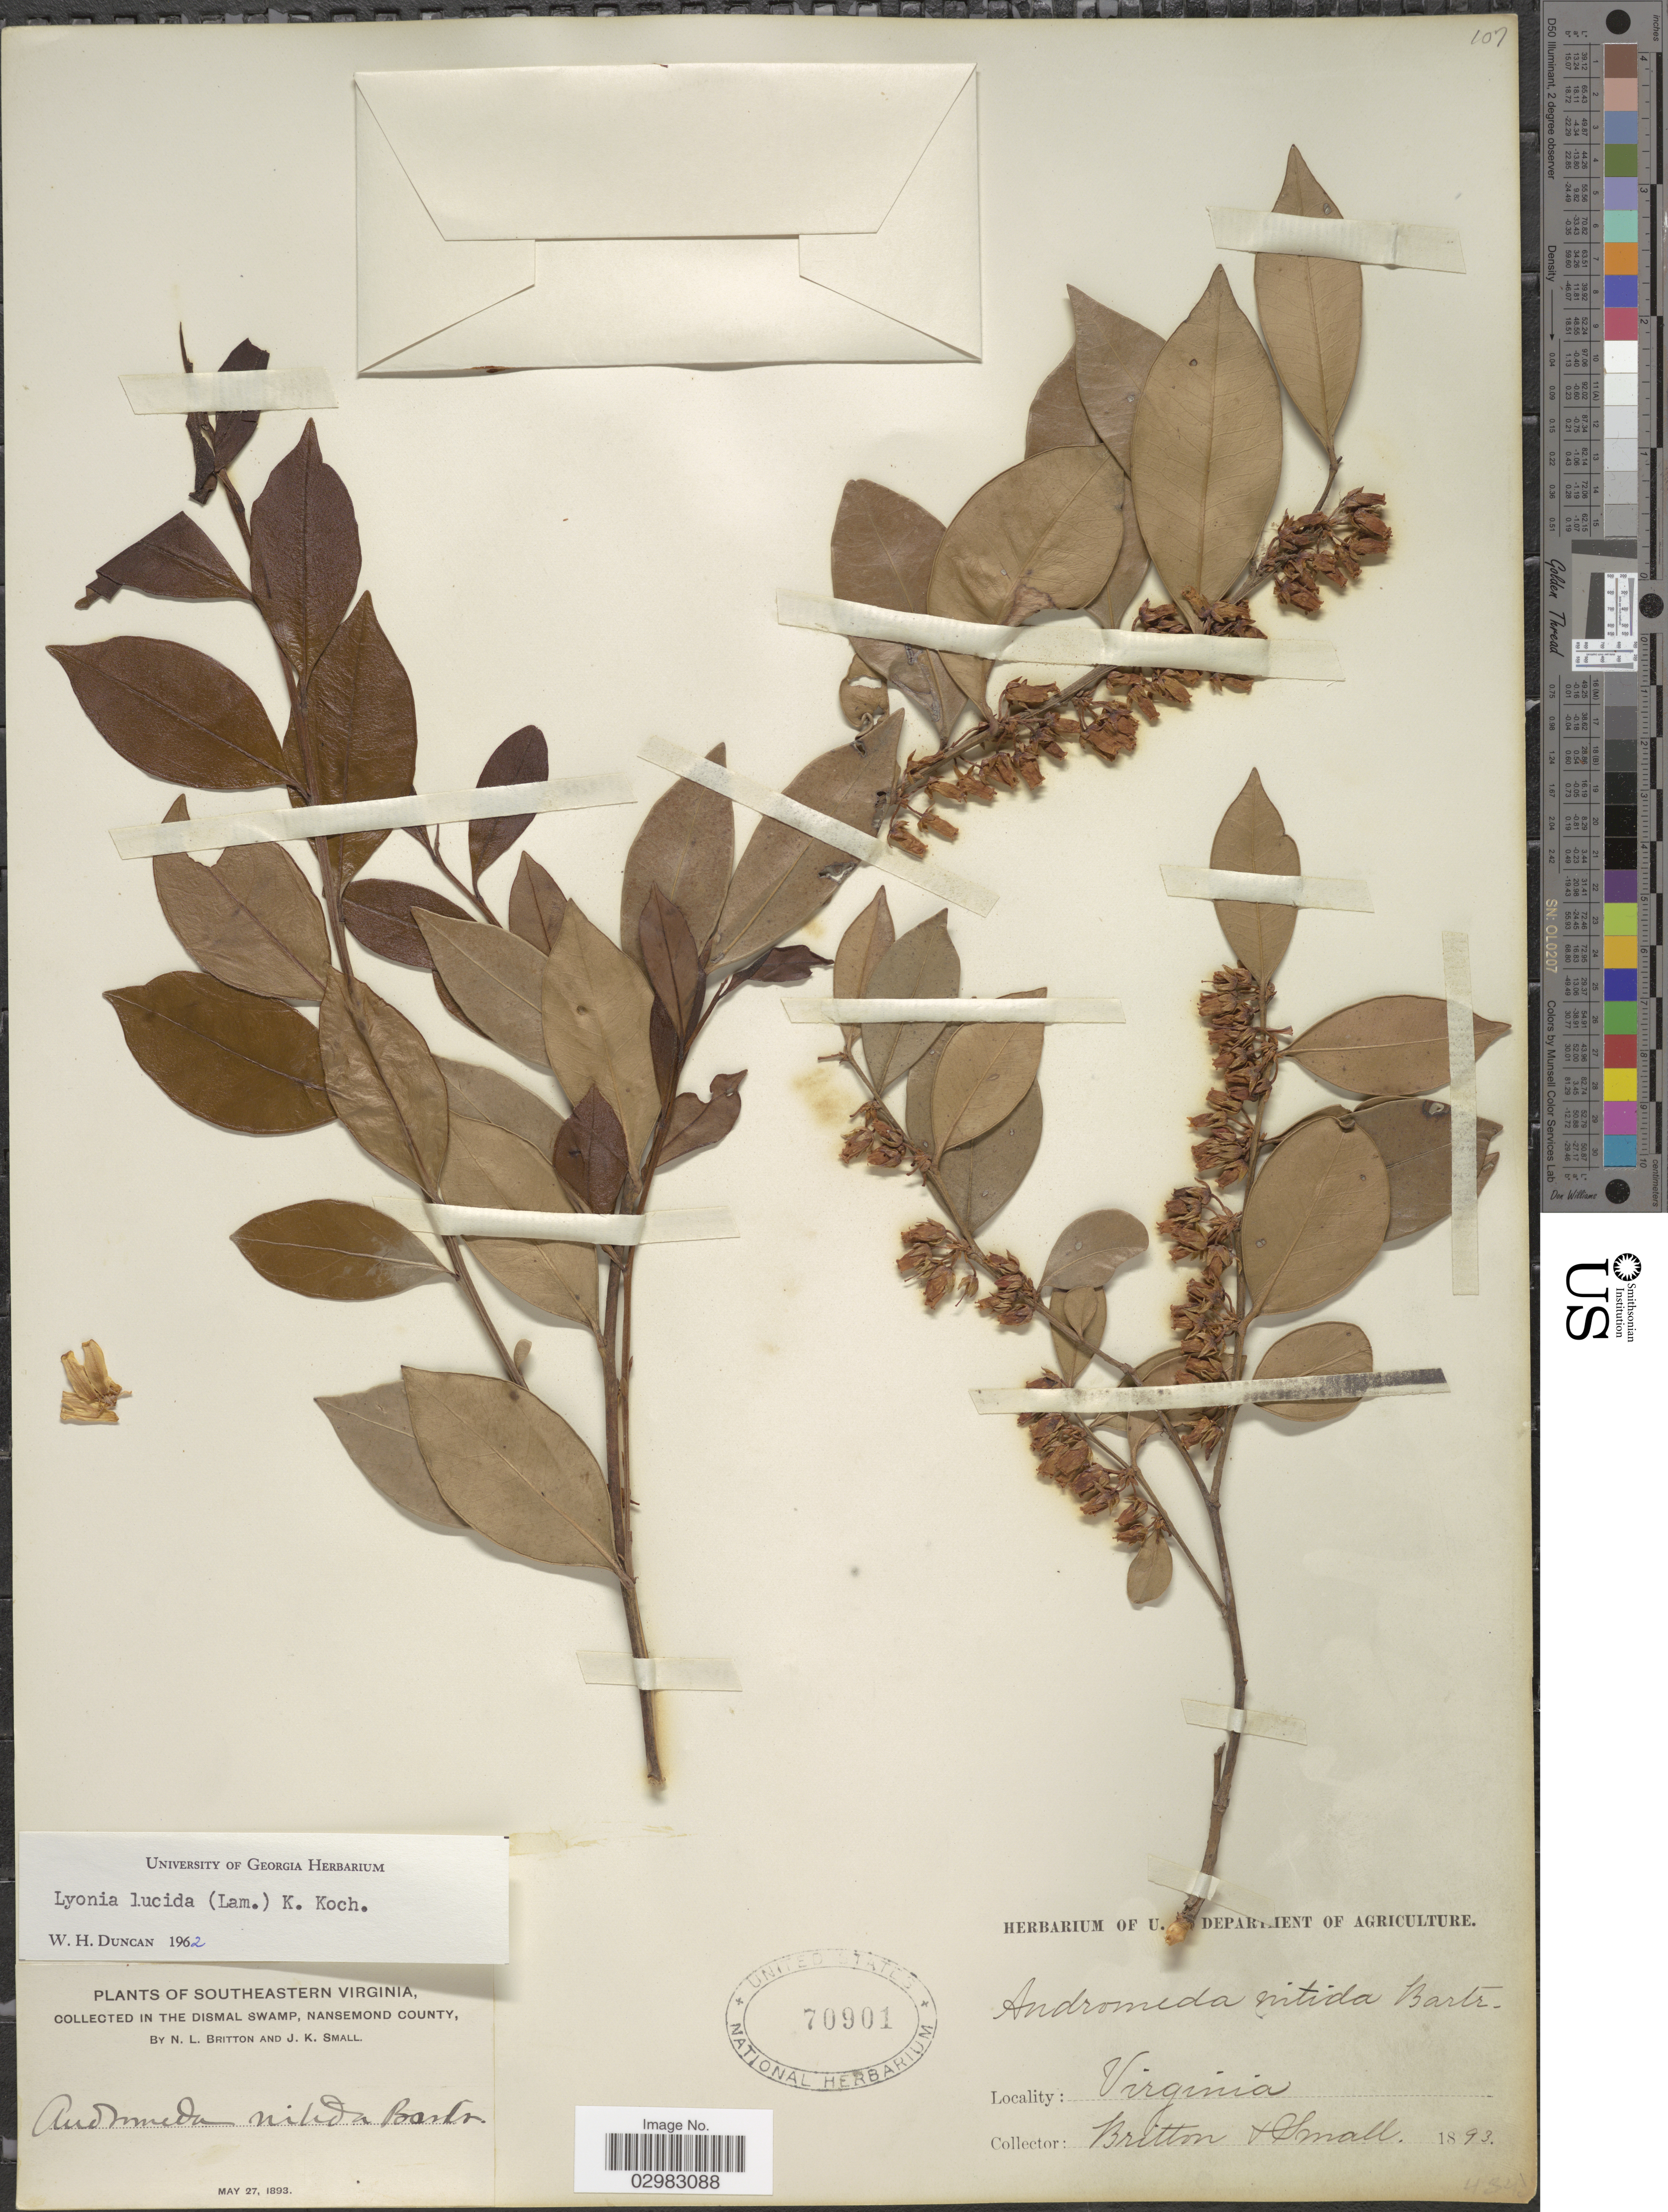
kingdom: Plantae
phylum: Tracheophyta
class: Magnoliopsida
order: Ericales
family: Ericaceae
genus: Lyonia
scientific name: Lyonia lucida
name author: K. Koch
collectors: N. Britton & J. K. Small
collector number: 434?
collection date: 1893-05-27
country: United States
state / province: Virginia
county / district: City of Suffolk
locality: Southeastern Virginia. The Dismal Swamp, Nansemond County.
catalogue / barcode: US 70901